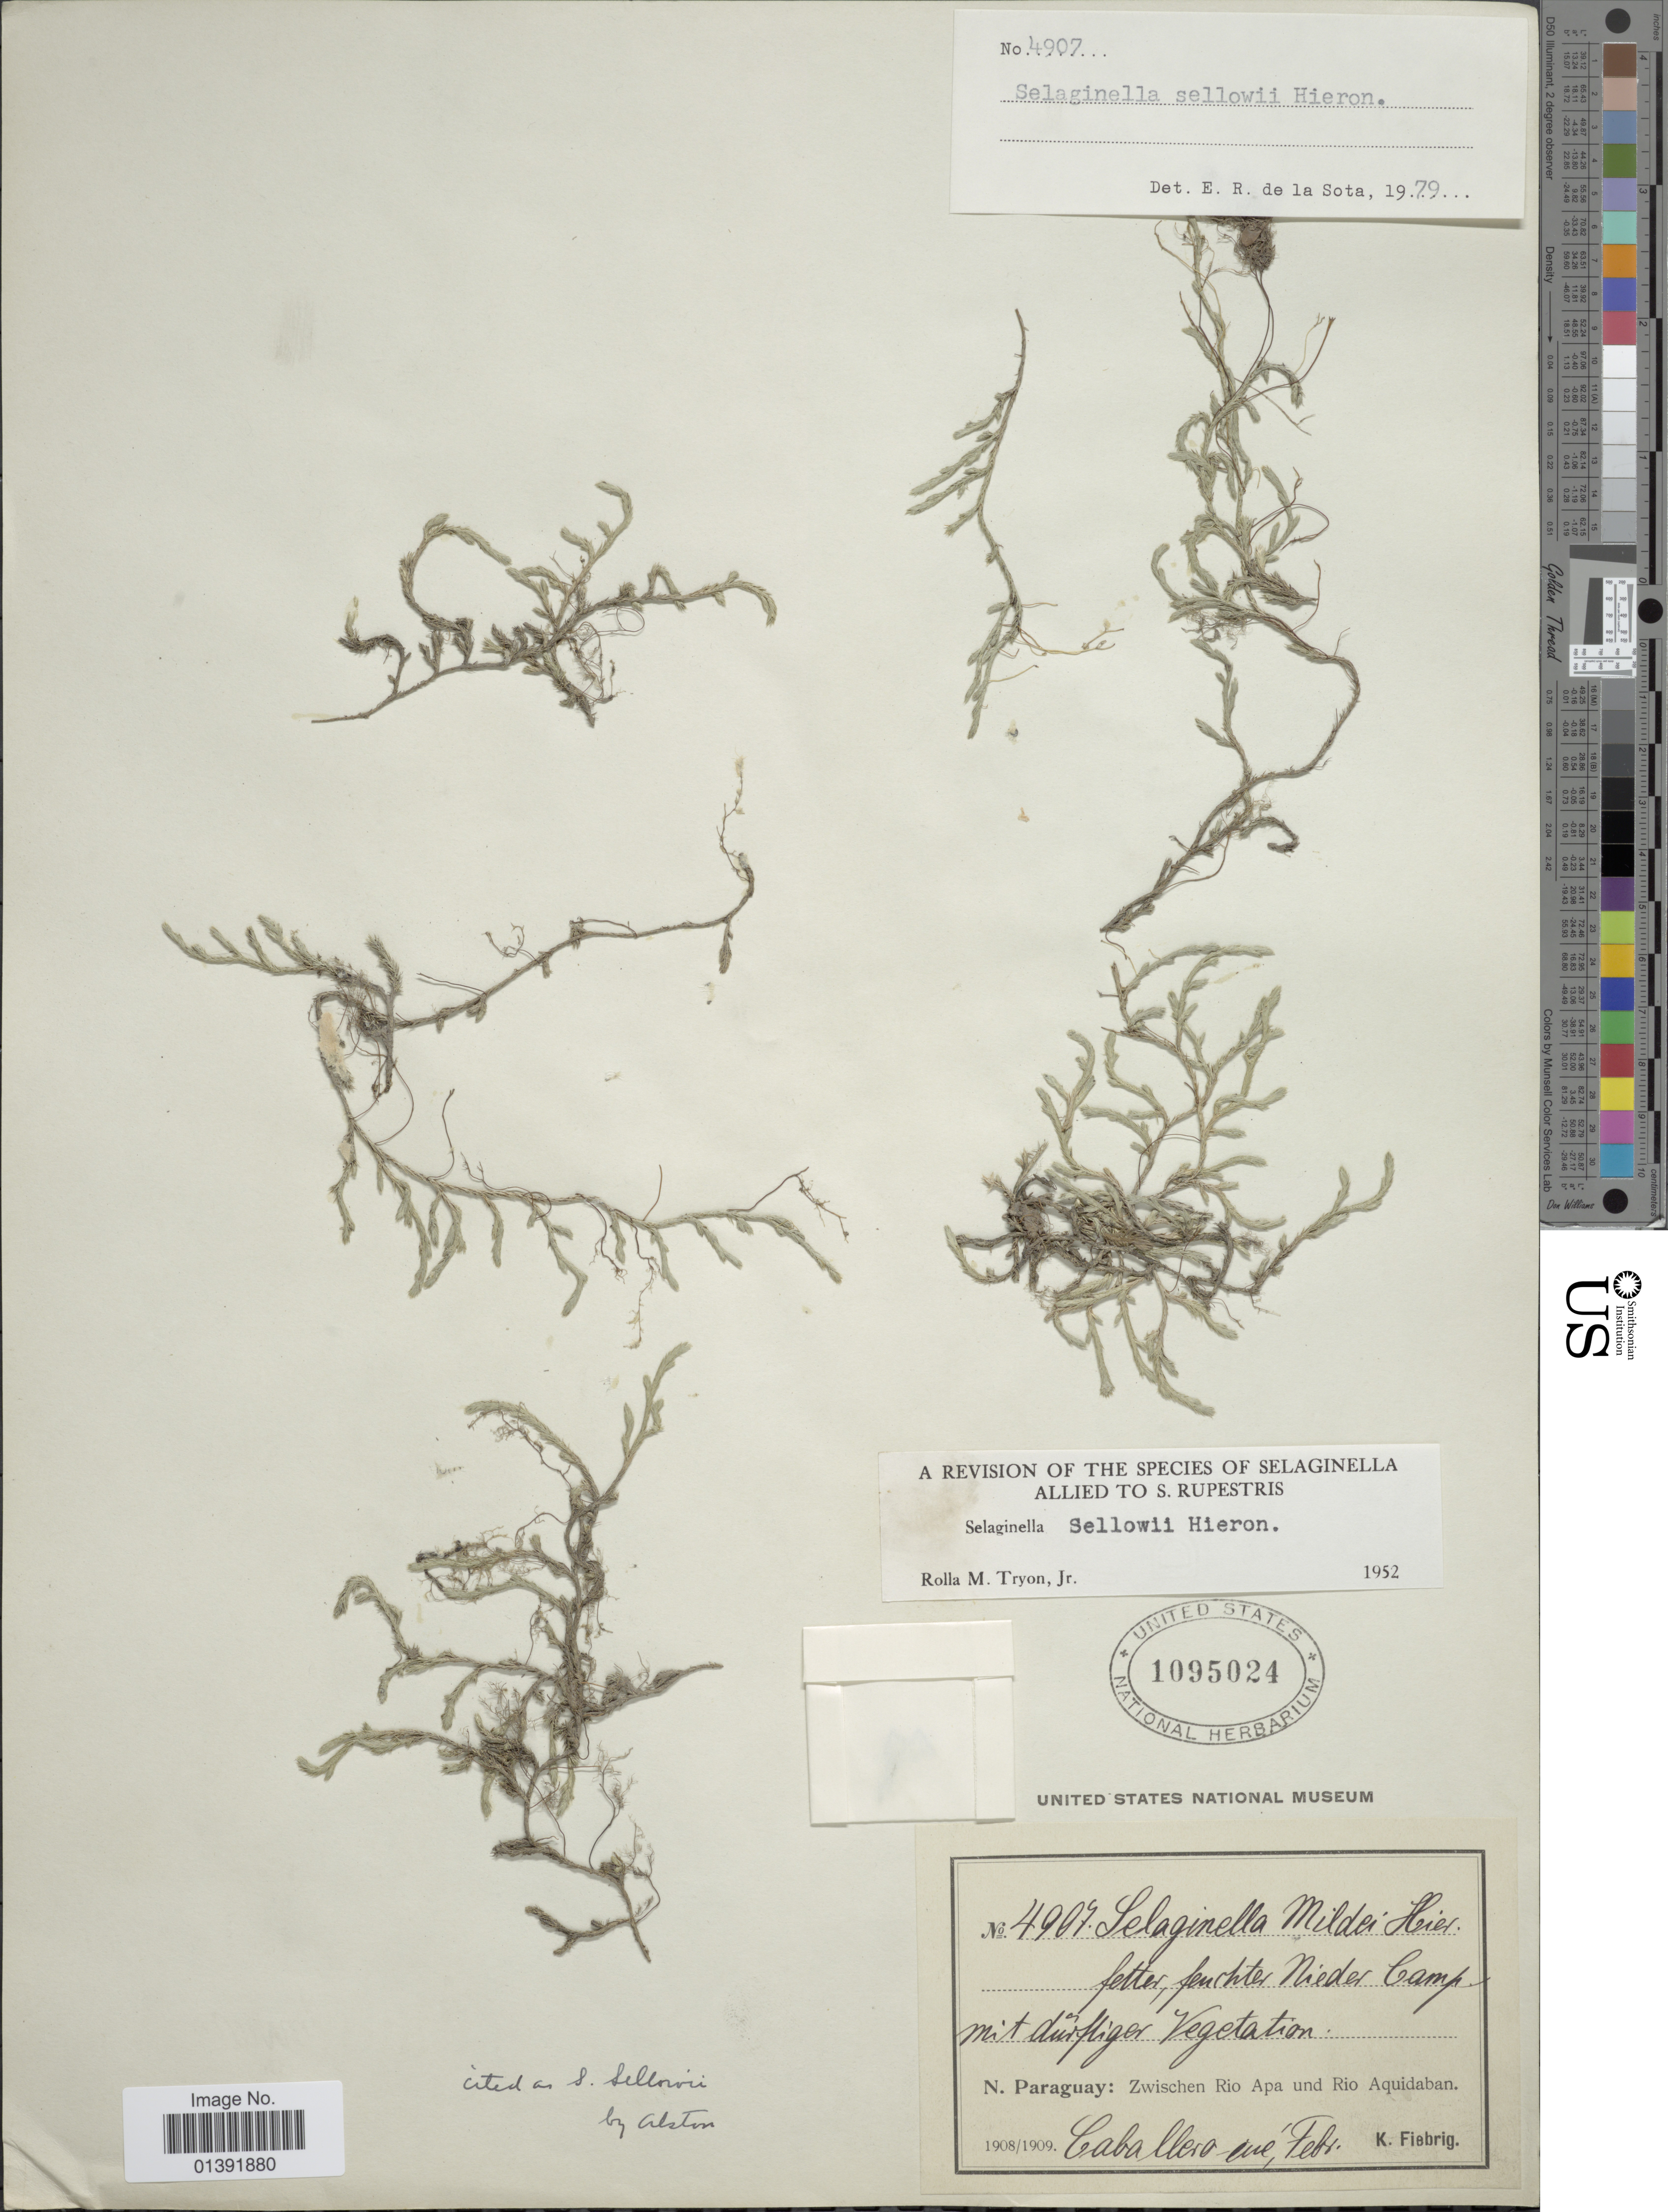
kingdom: Plantae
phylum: Tracheophyta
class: Lycopodiopsida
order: Selaginellales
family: Selaginellaceae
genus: Selaginella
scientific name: Selaginella sellowii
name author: Hieron.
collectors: K. Fiebrig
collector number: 4907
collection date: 1908/1909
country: Paraguay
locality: N. Paraguay, Zwischen Rio Apa und Rio Aquidaban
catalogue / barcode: US 1095024